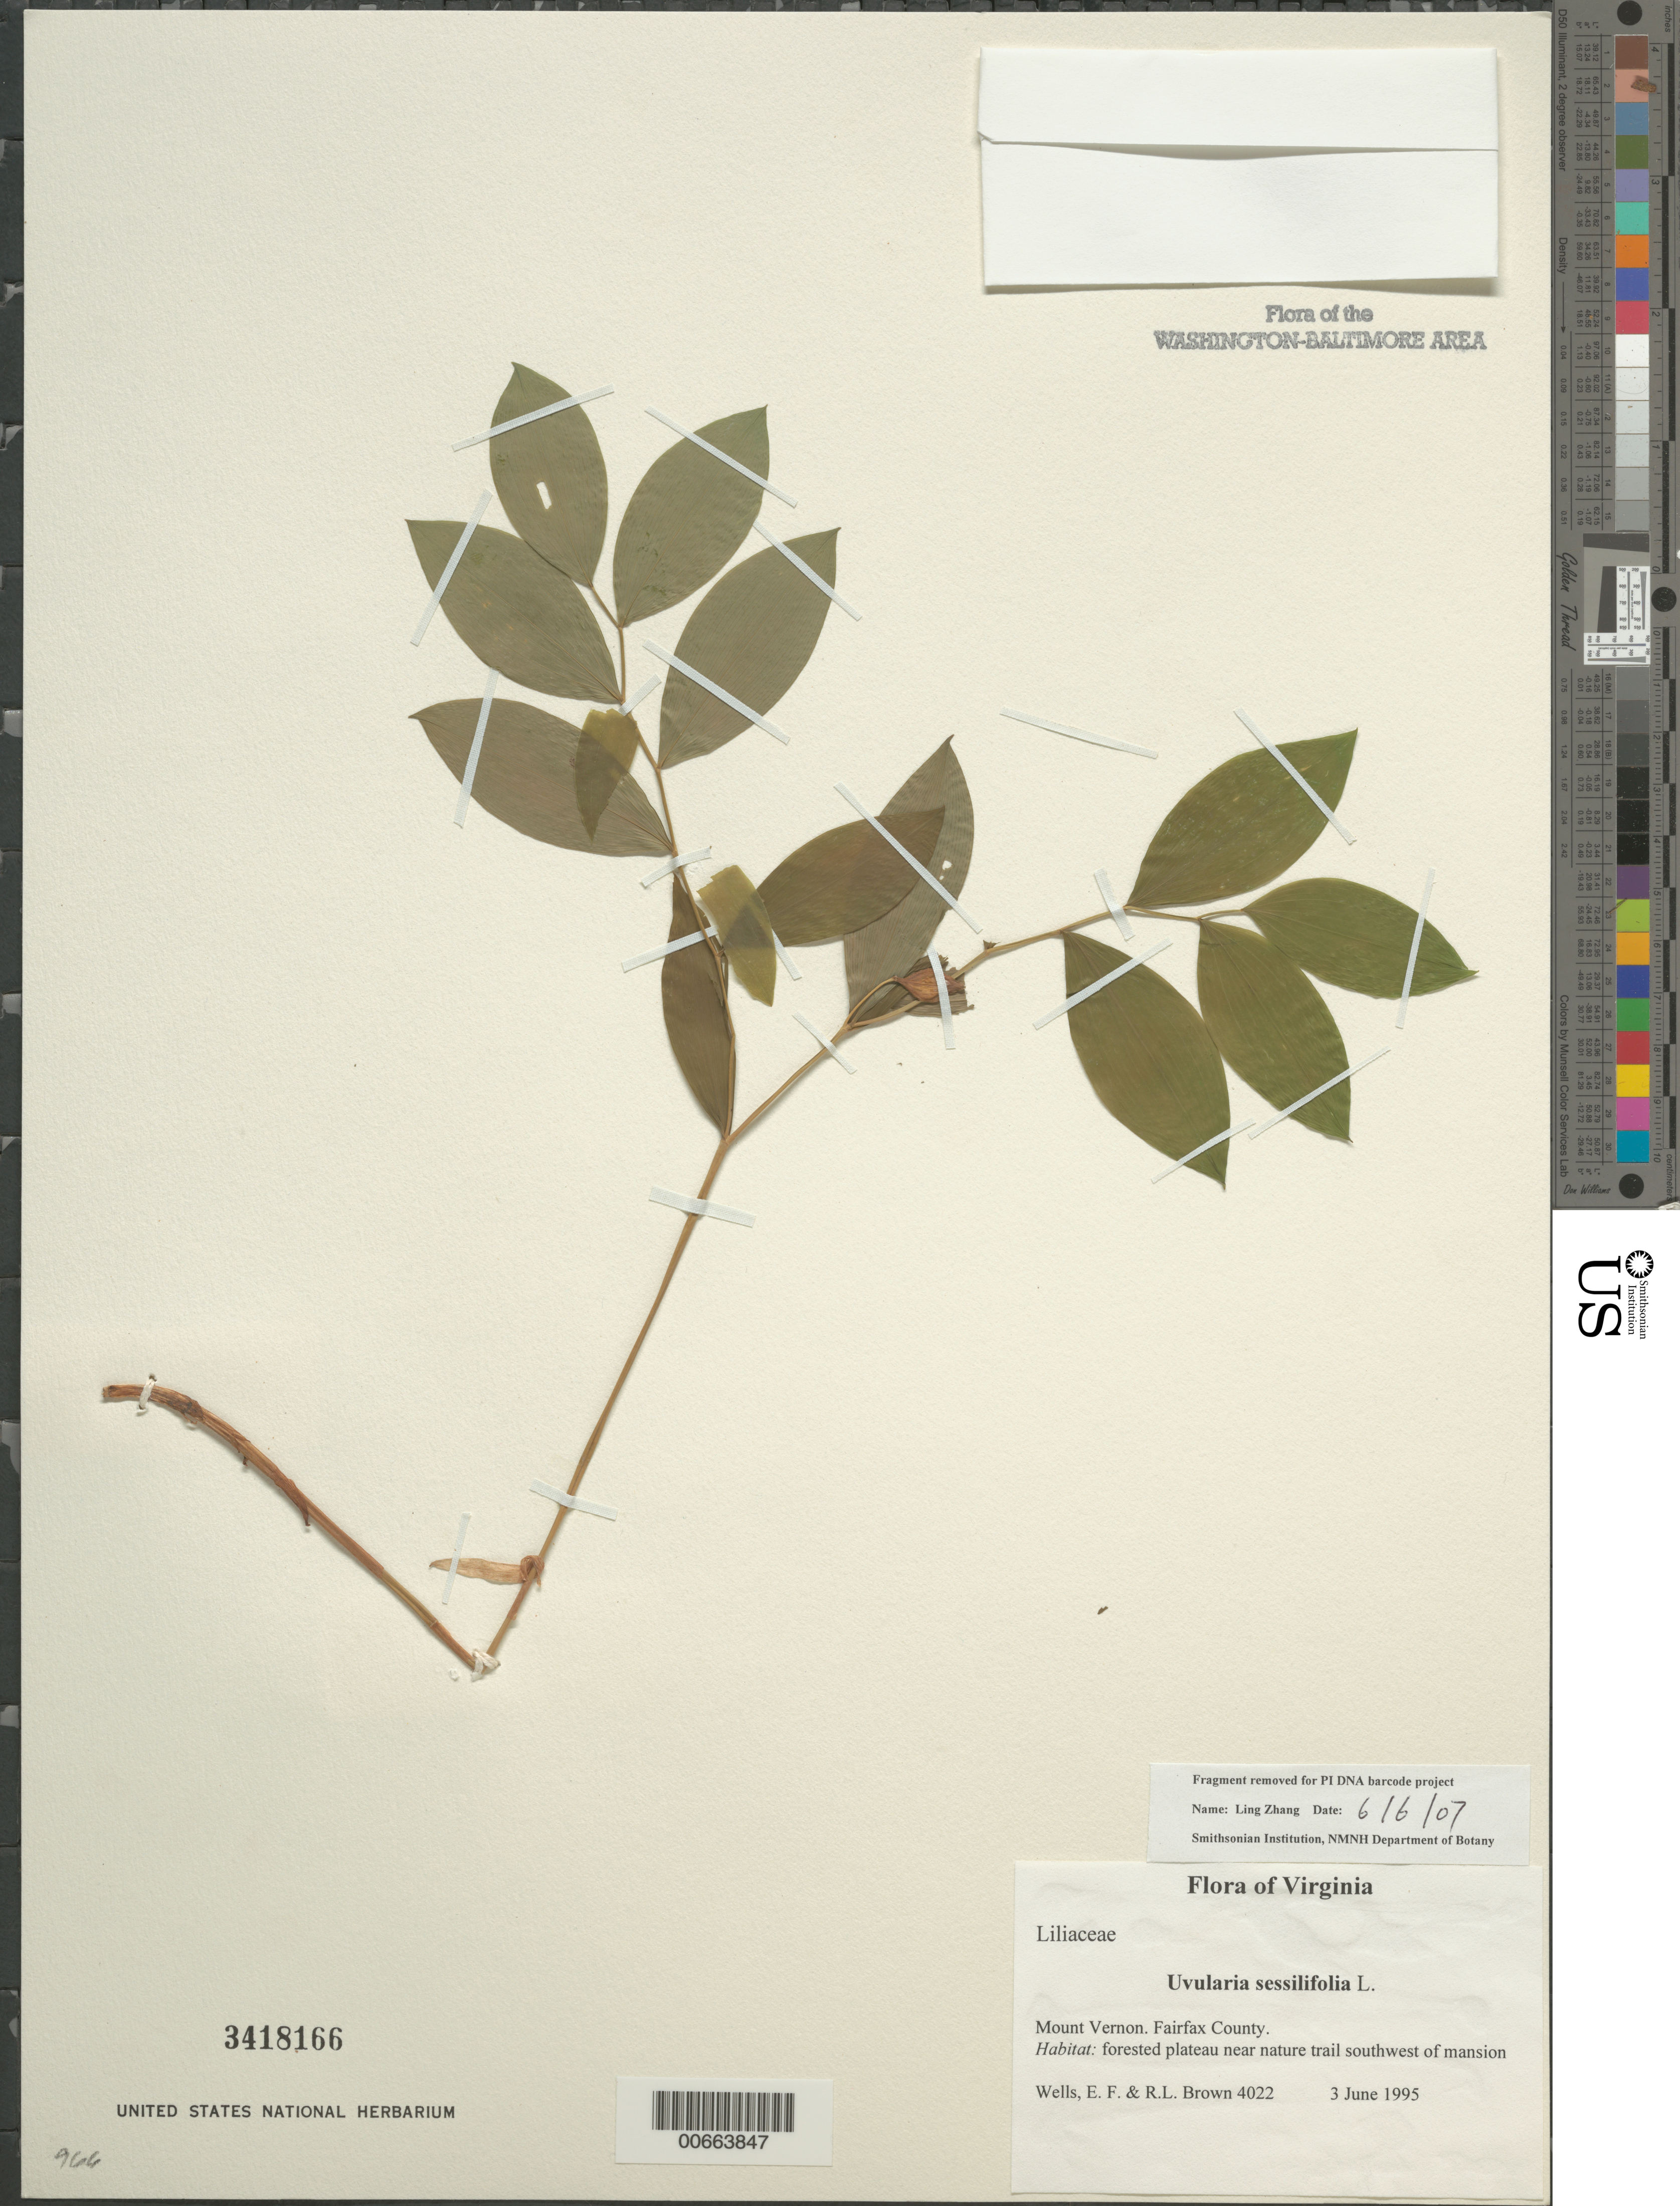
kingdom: Plantae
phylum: Tracheophyta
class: Liliopsida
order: Liliales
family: Colchicaceae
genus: Uvularia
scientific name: Uvularia sessilifolia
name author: L.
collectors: E. F. Wells & R. L. Brown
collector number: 4022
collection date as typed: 03 Jun 1995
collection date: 1995-06-03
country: United States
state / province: Virginia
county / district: Fairfax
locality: Mount Vernon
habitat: forested plateau near nature trail southwest of mansion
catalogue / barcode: US 3418166